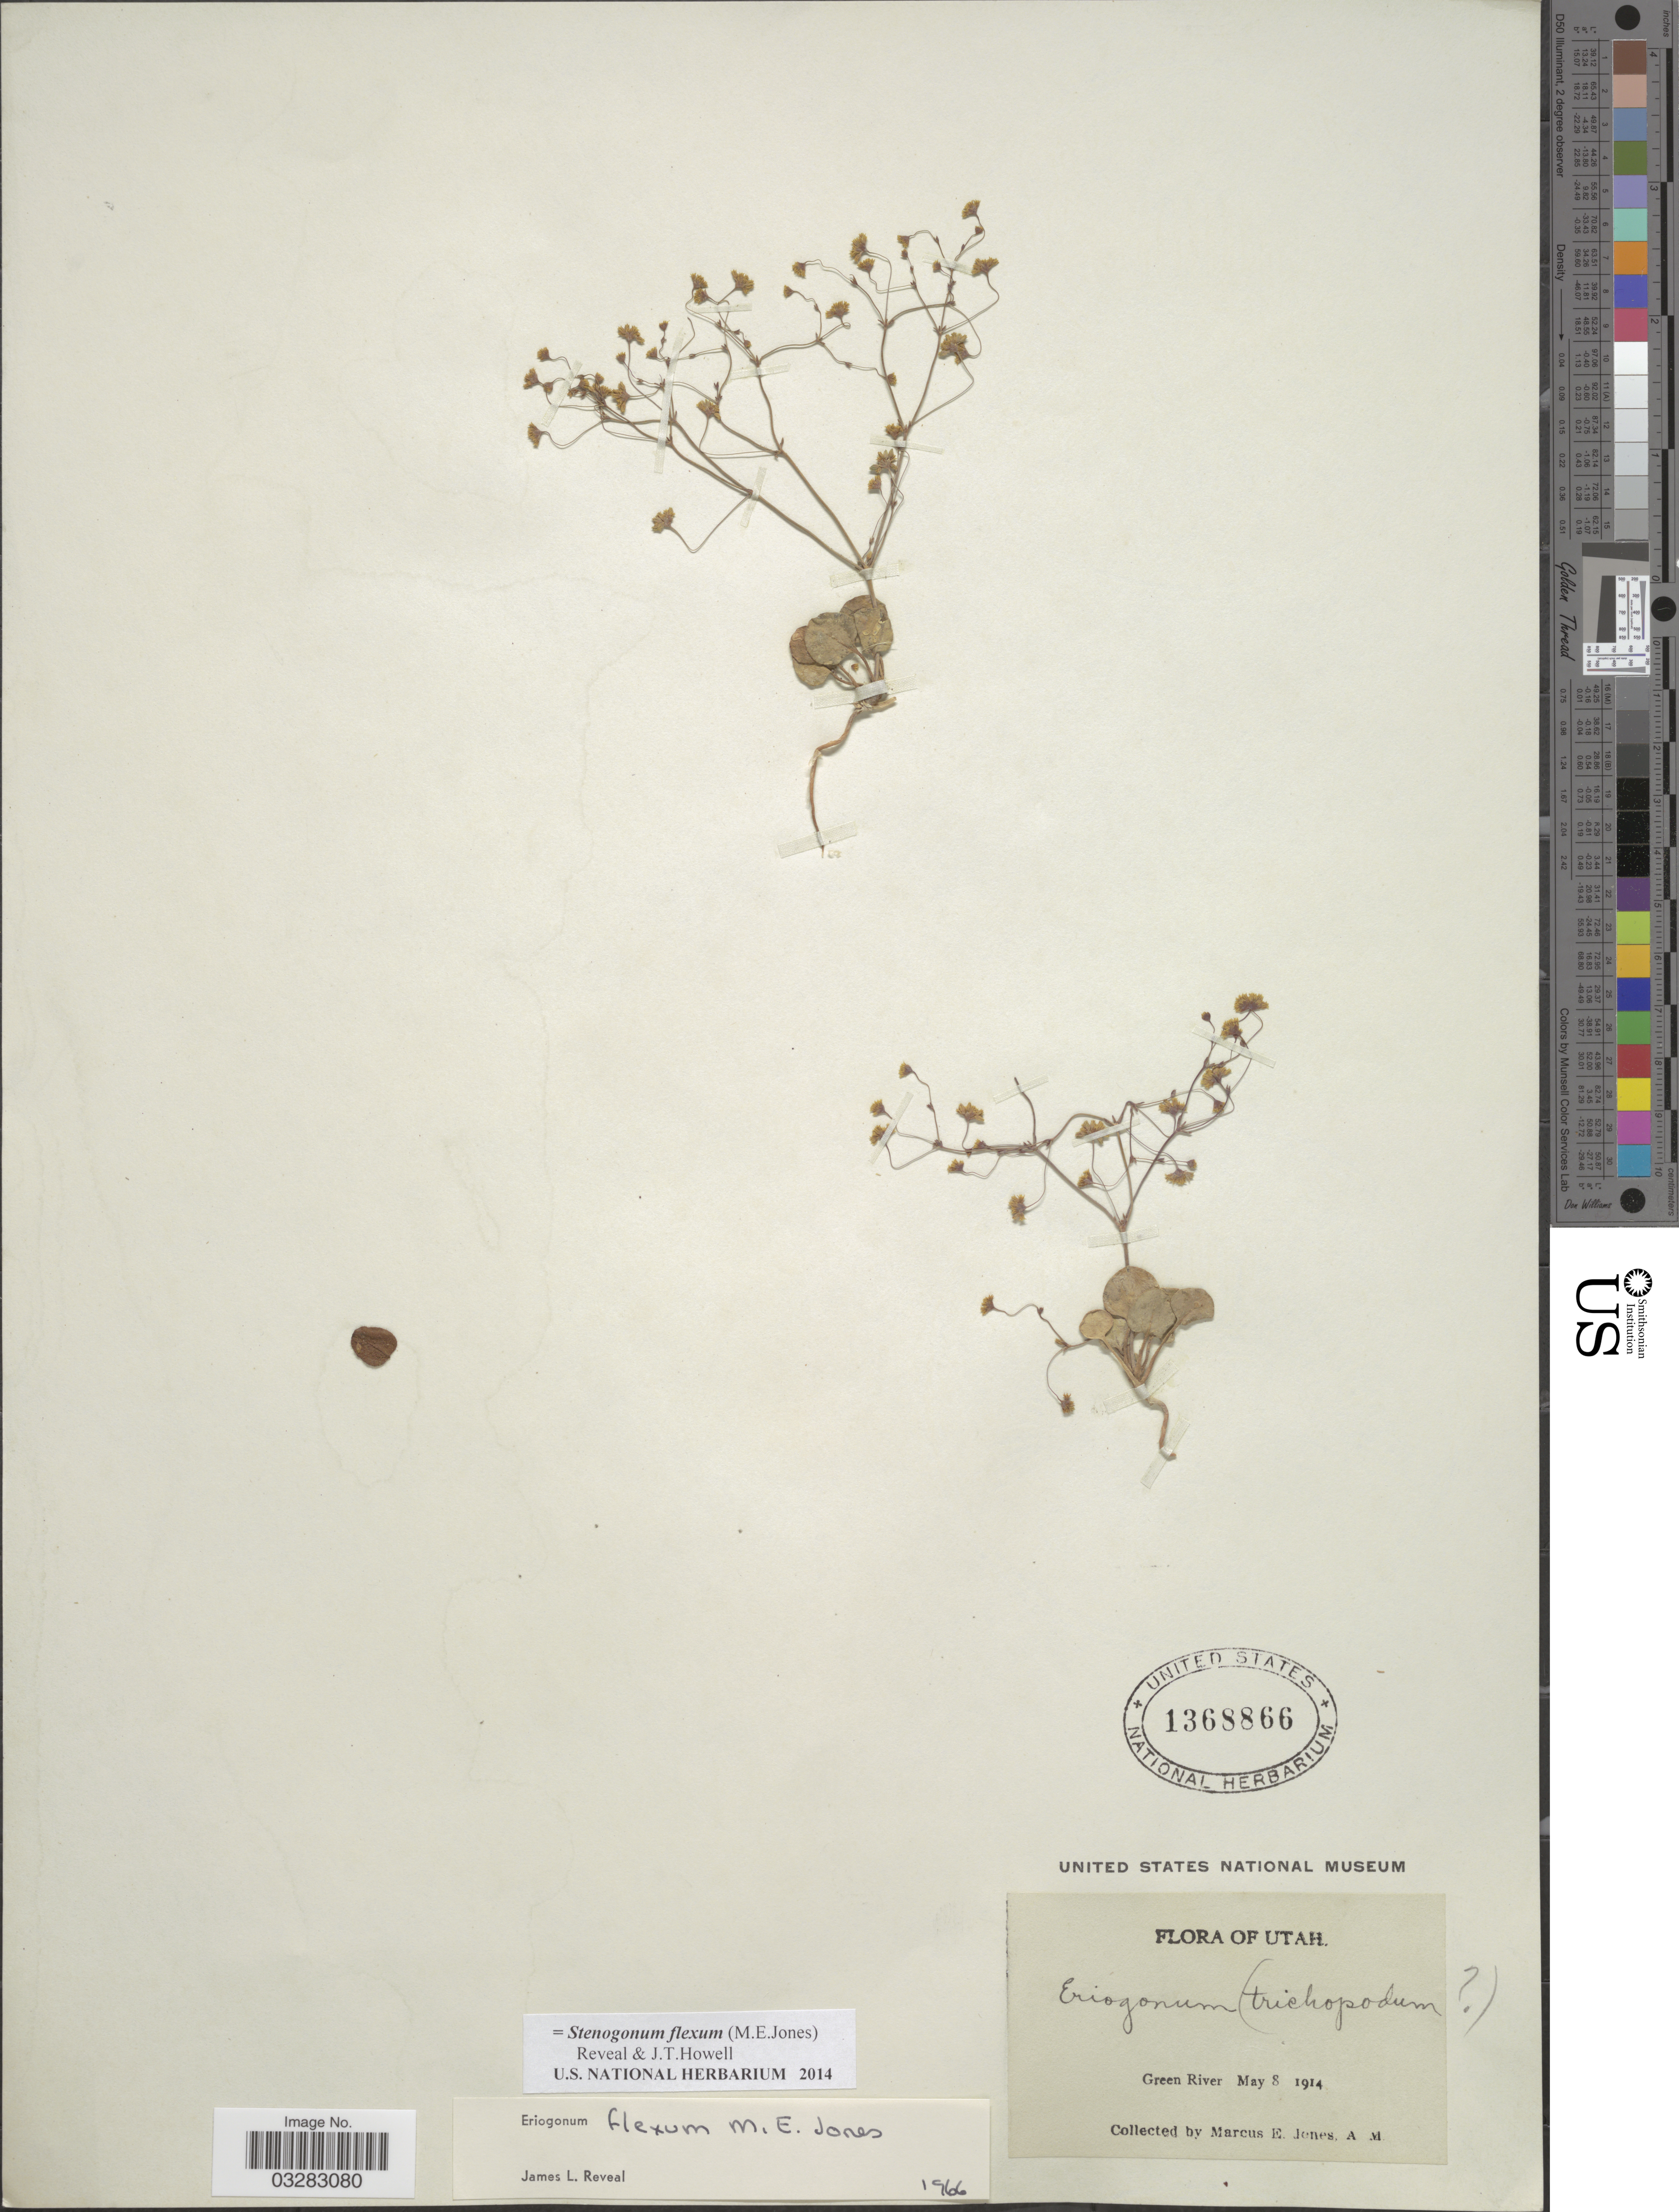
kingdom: Plantae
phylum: Tracheophyta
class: Magnoliopsida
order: Caryophyllales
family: Polygonaceae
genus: Stenogonum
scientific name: Stenogonum flexum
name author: (M.E. Jones) Reveal & J.T. Howell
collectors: M. E. Jones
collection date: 1914-05-08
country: United States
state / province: Utah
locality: Green River.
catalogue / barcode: US 1368866